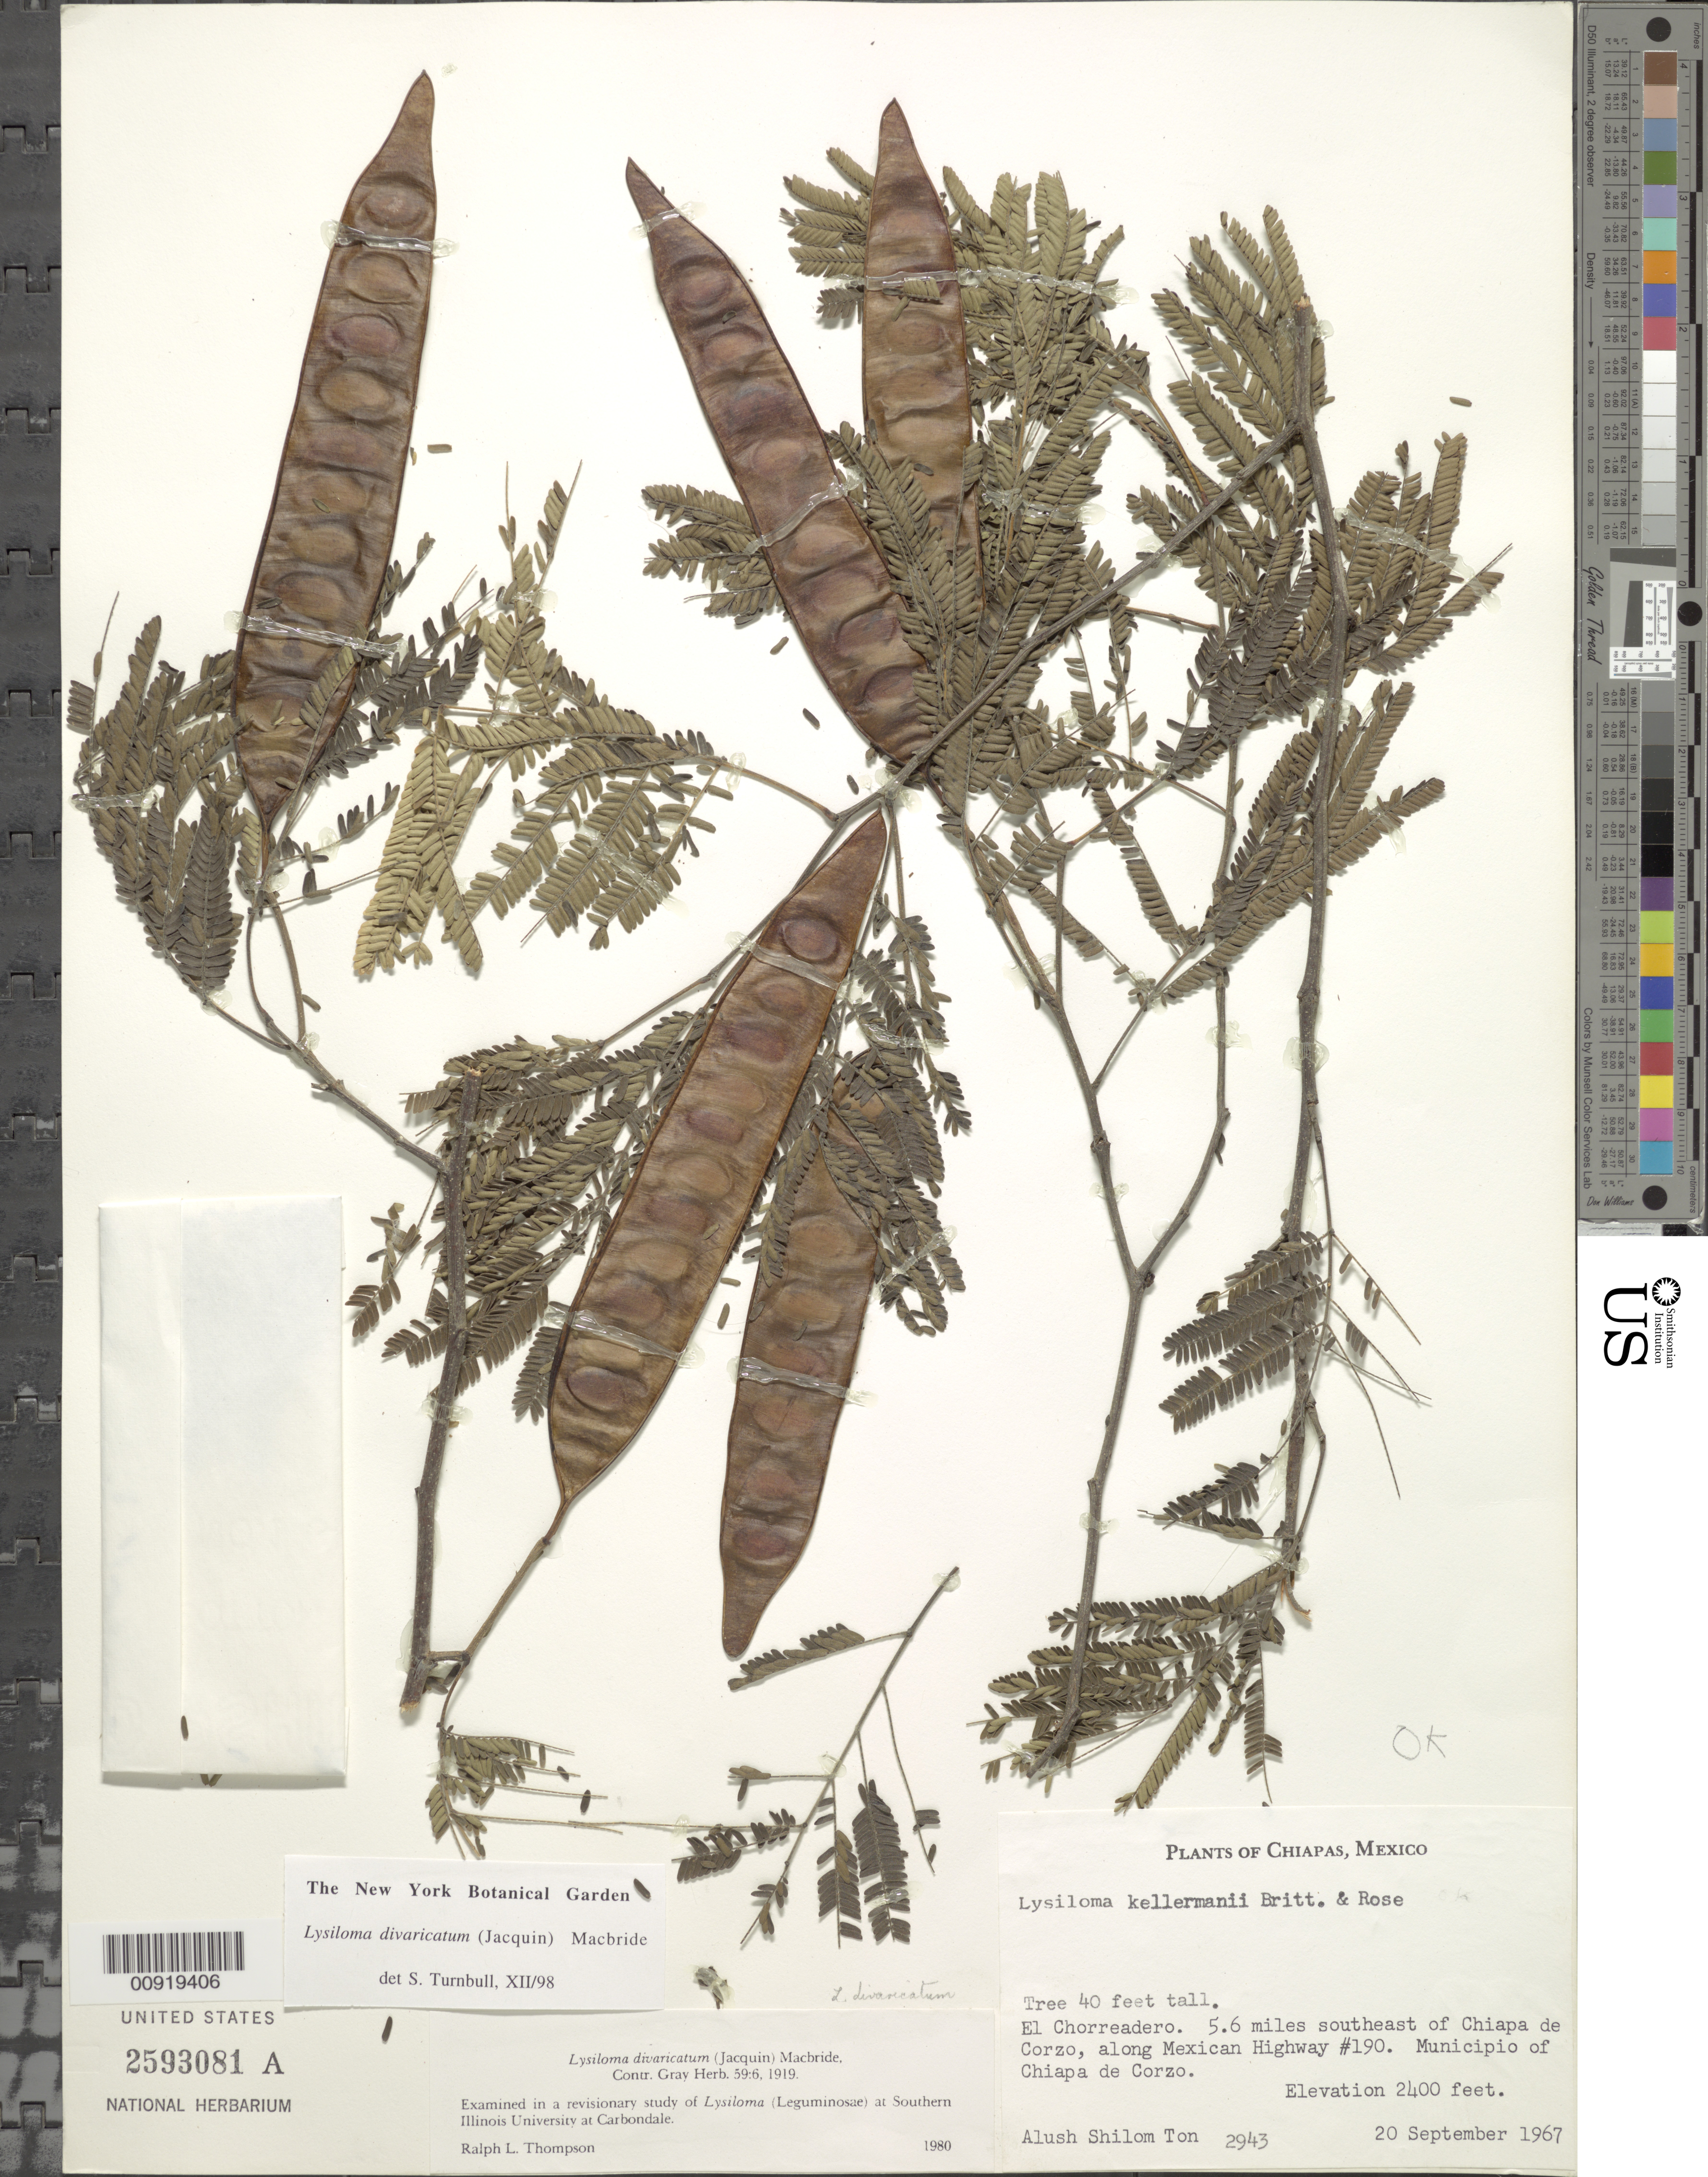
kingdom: Plantae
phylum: Tracheophyta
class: Magnoliopsida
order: Fabales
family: Fabaceae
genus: Lysiloma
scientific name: Lysiloma divaricatum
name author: (Jacq.) J.F. Macbr.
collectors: A. Shilom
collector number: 2943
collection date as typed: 20 Sep 1967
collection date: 1967-09-20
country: Mexico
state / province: Chiapas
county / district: Chiapa de Corzo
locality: El Chorreadero 5.6 miles southeast of Chiapa de Corzo, along Mexican Highway #190. Municipio of Chiapa de Corzo, Chiapas.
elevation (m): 732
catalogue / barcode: US 2593081A